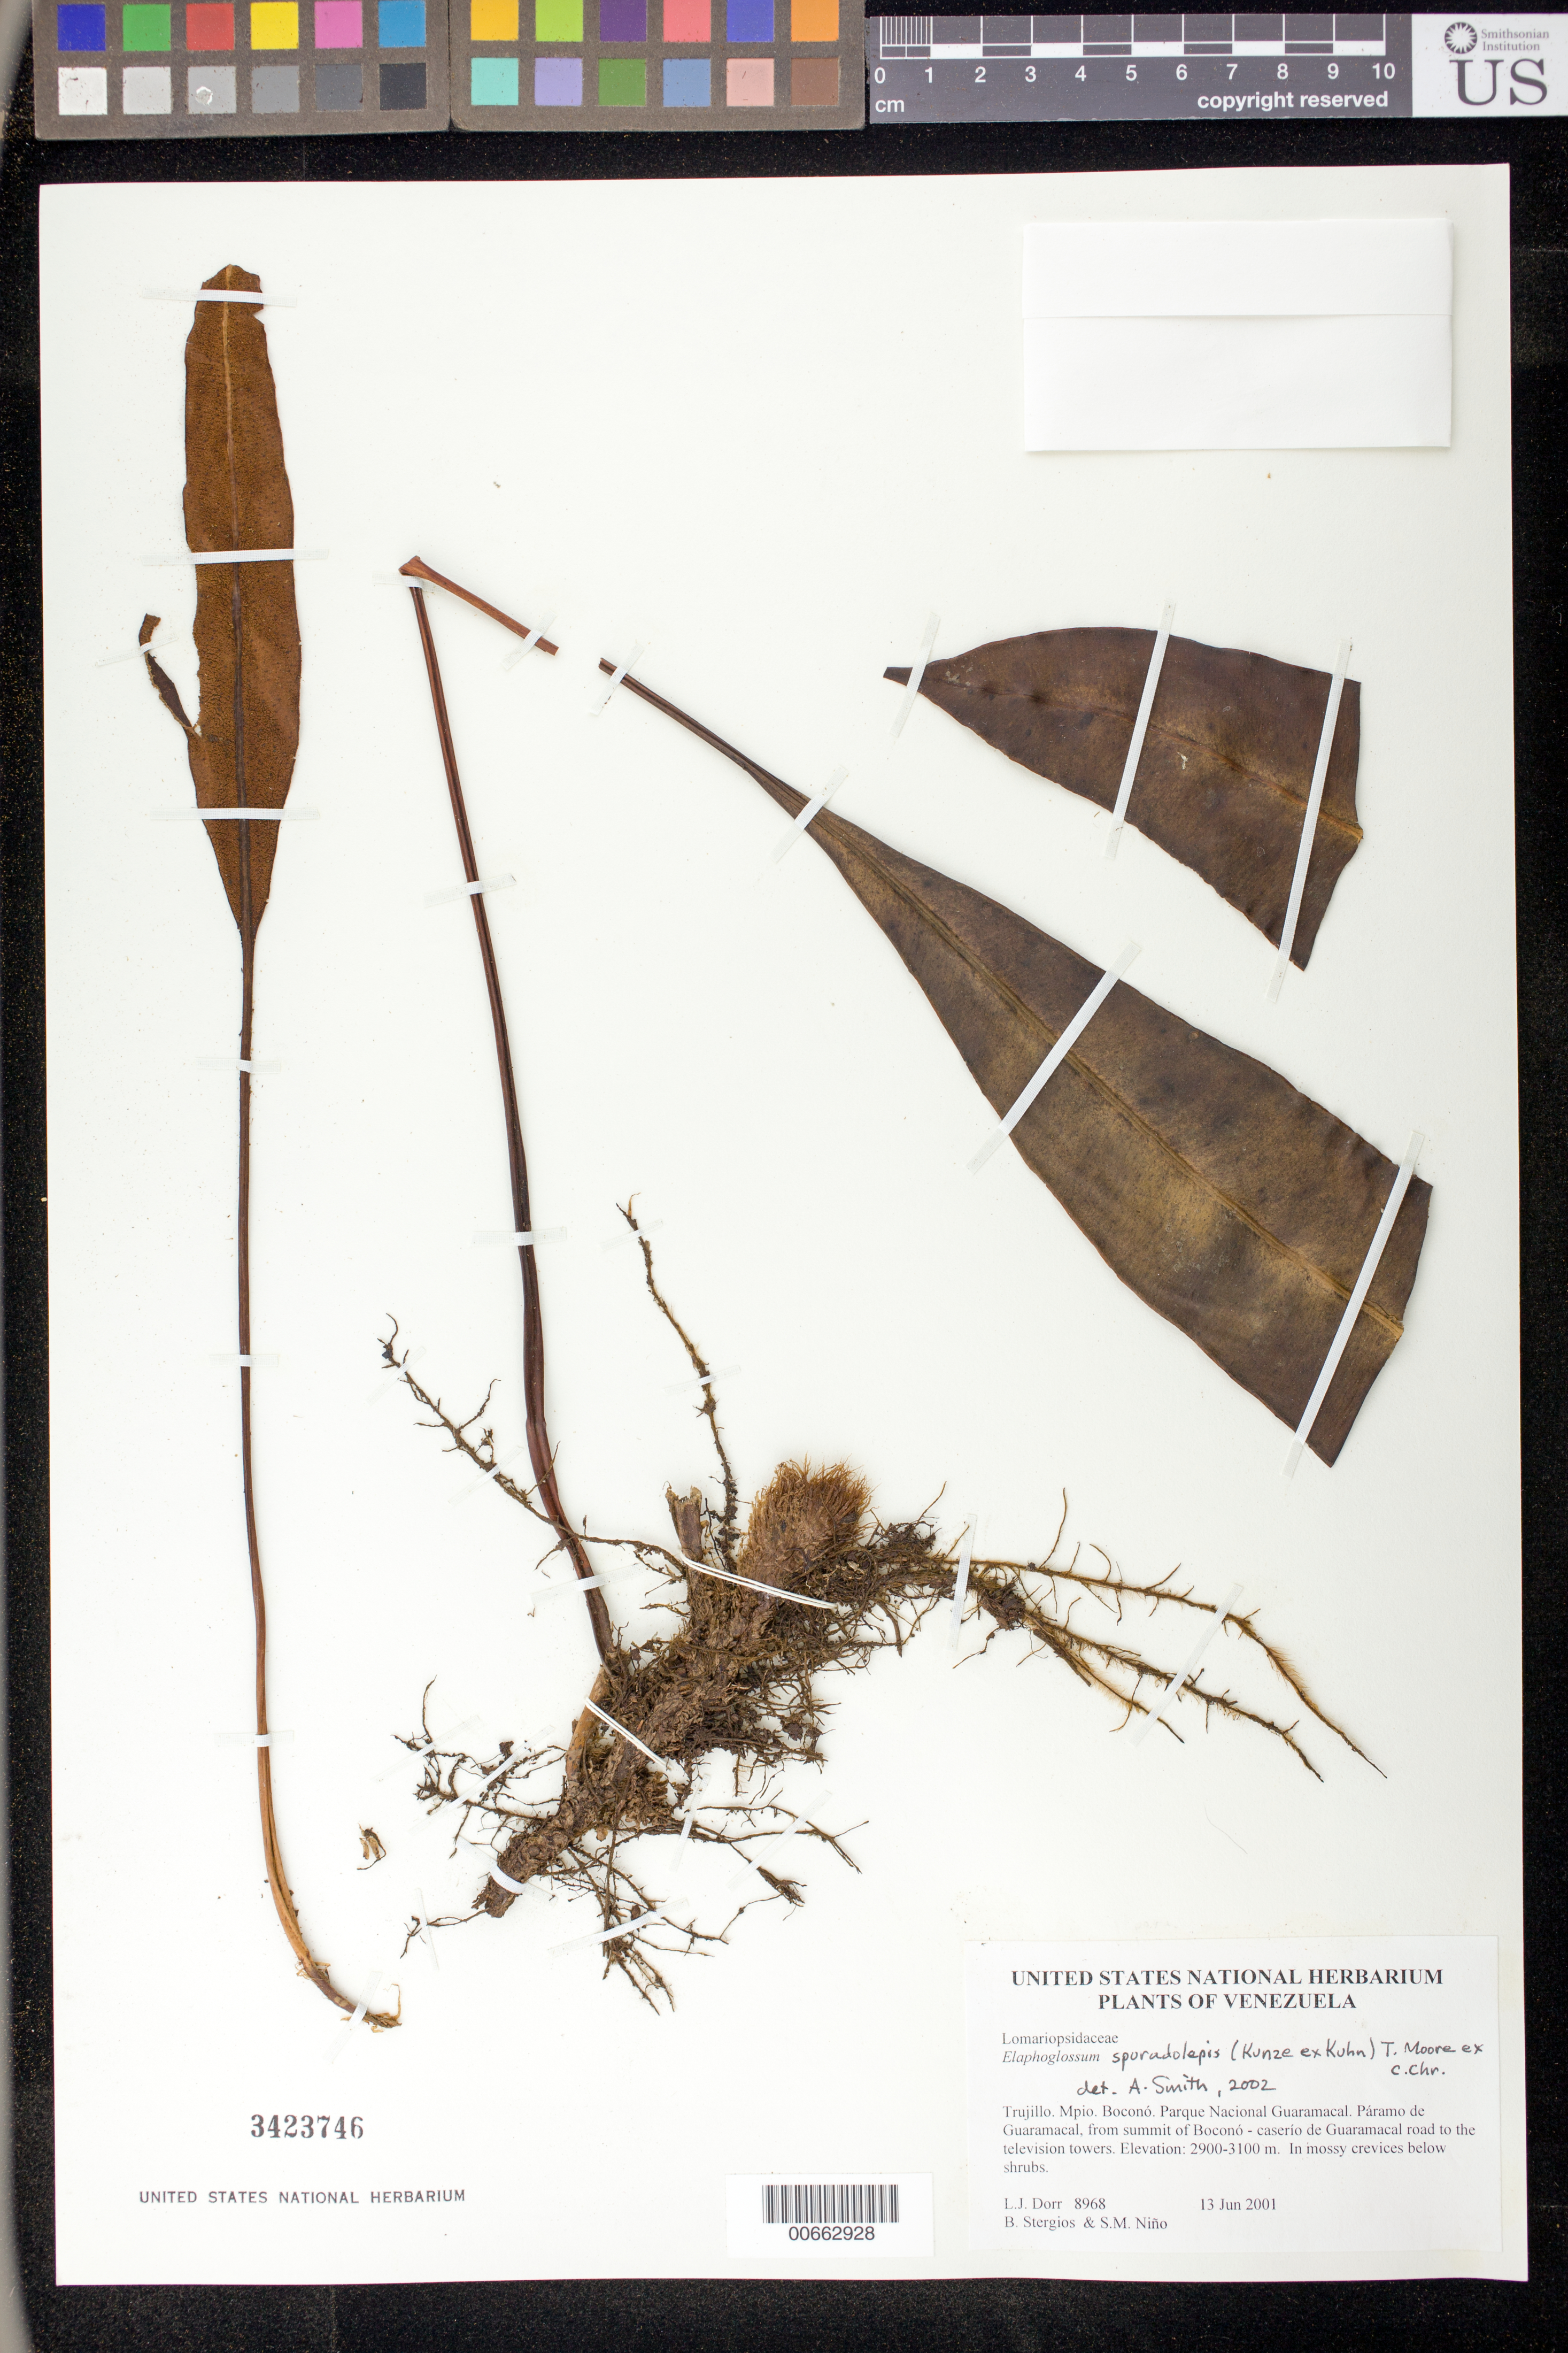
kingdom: Plantae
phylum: Tracheophyta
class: Polypodiopsida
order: Polypodiales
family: Dryopteridaceae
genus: Elaphoglossum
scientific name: Elaphoglossum sporadolepis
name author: (Kunze ex Kuhn) T. Moore ex C. Chr.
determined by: Smith, Alan R., (UC)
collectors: L. J. Dorr, B. G. Stergios & S. M. Niño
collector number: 8968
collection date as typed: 13 Jun 2001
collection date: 2001-06-13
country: Venezuela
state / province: Trujillo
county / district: Boconó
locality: Parque Nacional Guaramacal. Páramo de Guaramacal, from summit of Boconó-caserío de Guaramacal road to the television towers.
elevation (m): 2900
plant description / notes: PORT, US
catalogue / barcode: US 3423746